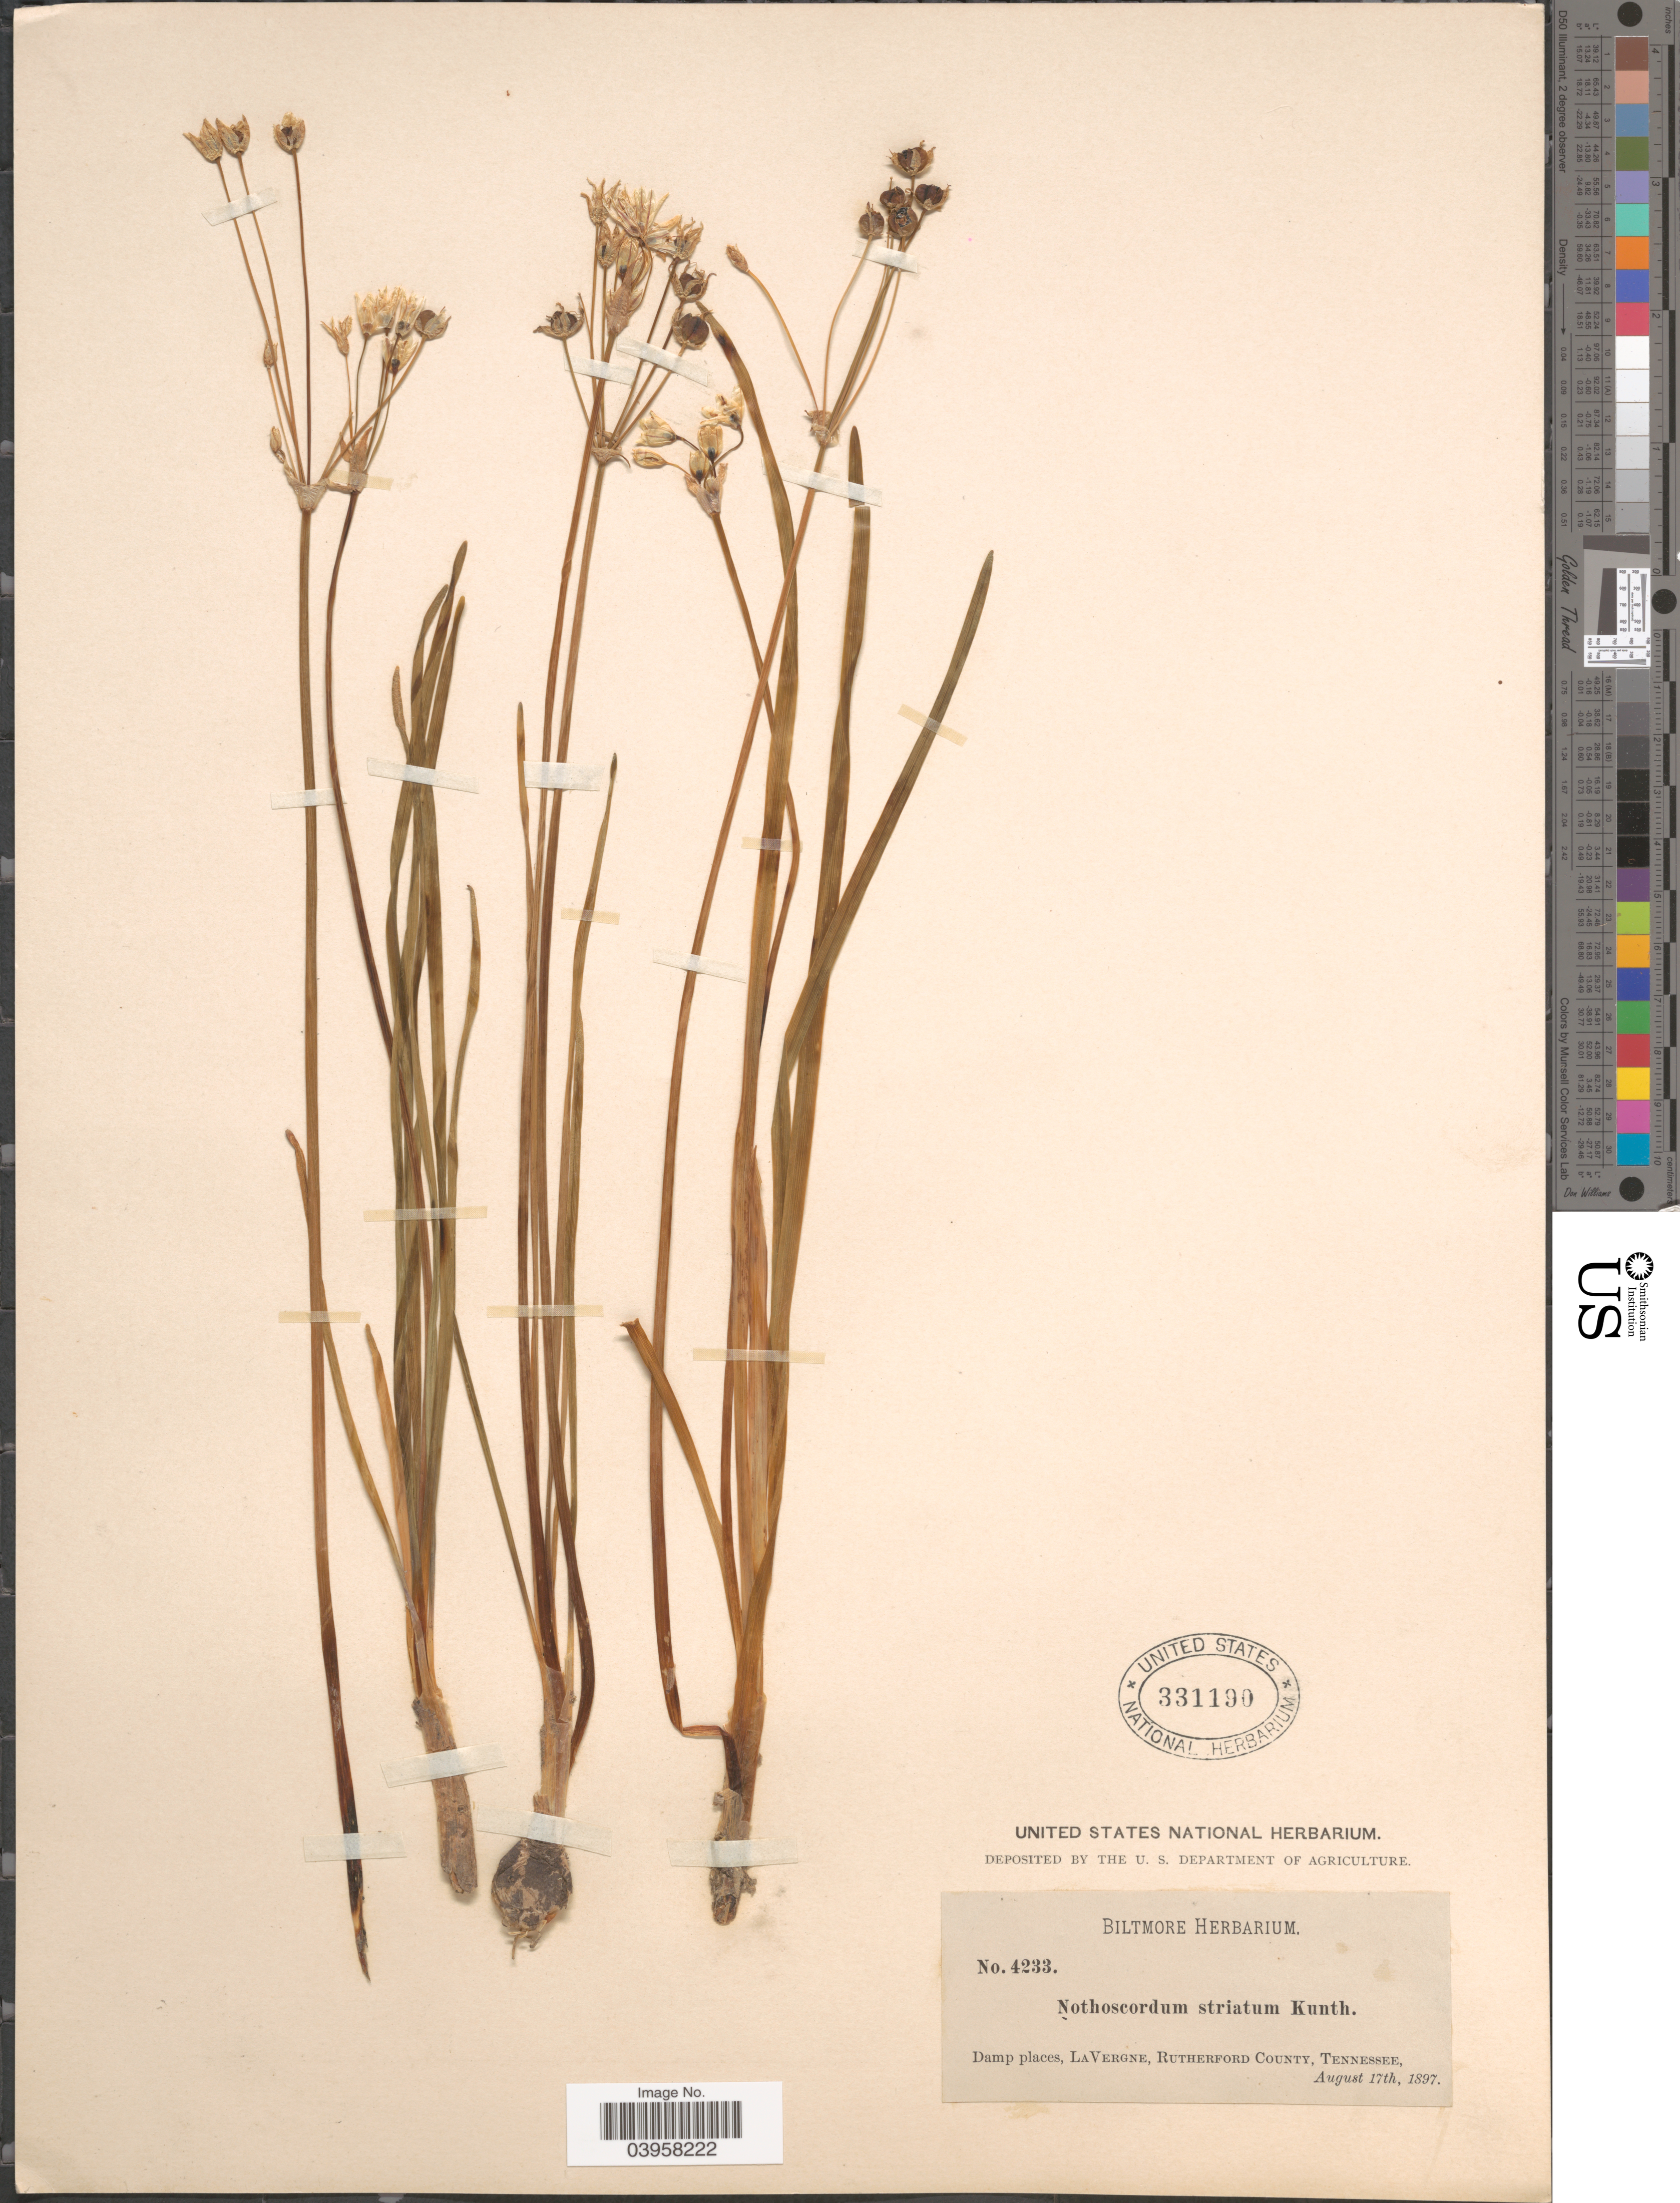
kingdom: Plantae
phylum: Tracheophyta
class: Liliopsida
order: Asparagales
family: Amaryllidaceae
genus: Nothoscordum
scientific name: Nothoscordum bivalve var. bivalve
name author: (L.) Britton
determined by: Strong, Mark T., (BOT), Smithsonian Institution - National Museum of Natural History (UNITED STATES)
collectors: ex herb. Biltmore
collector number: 4233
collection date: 1897-08-17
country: United States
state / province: Tennessee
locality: Damp places, La Vergne, Rutherford County.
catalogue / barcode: US 331190